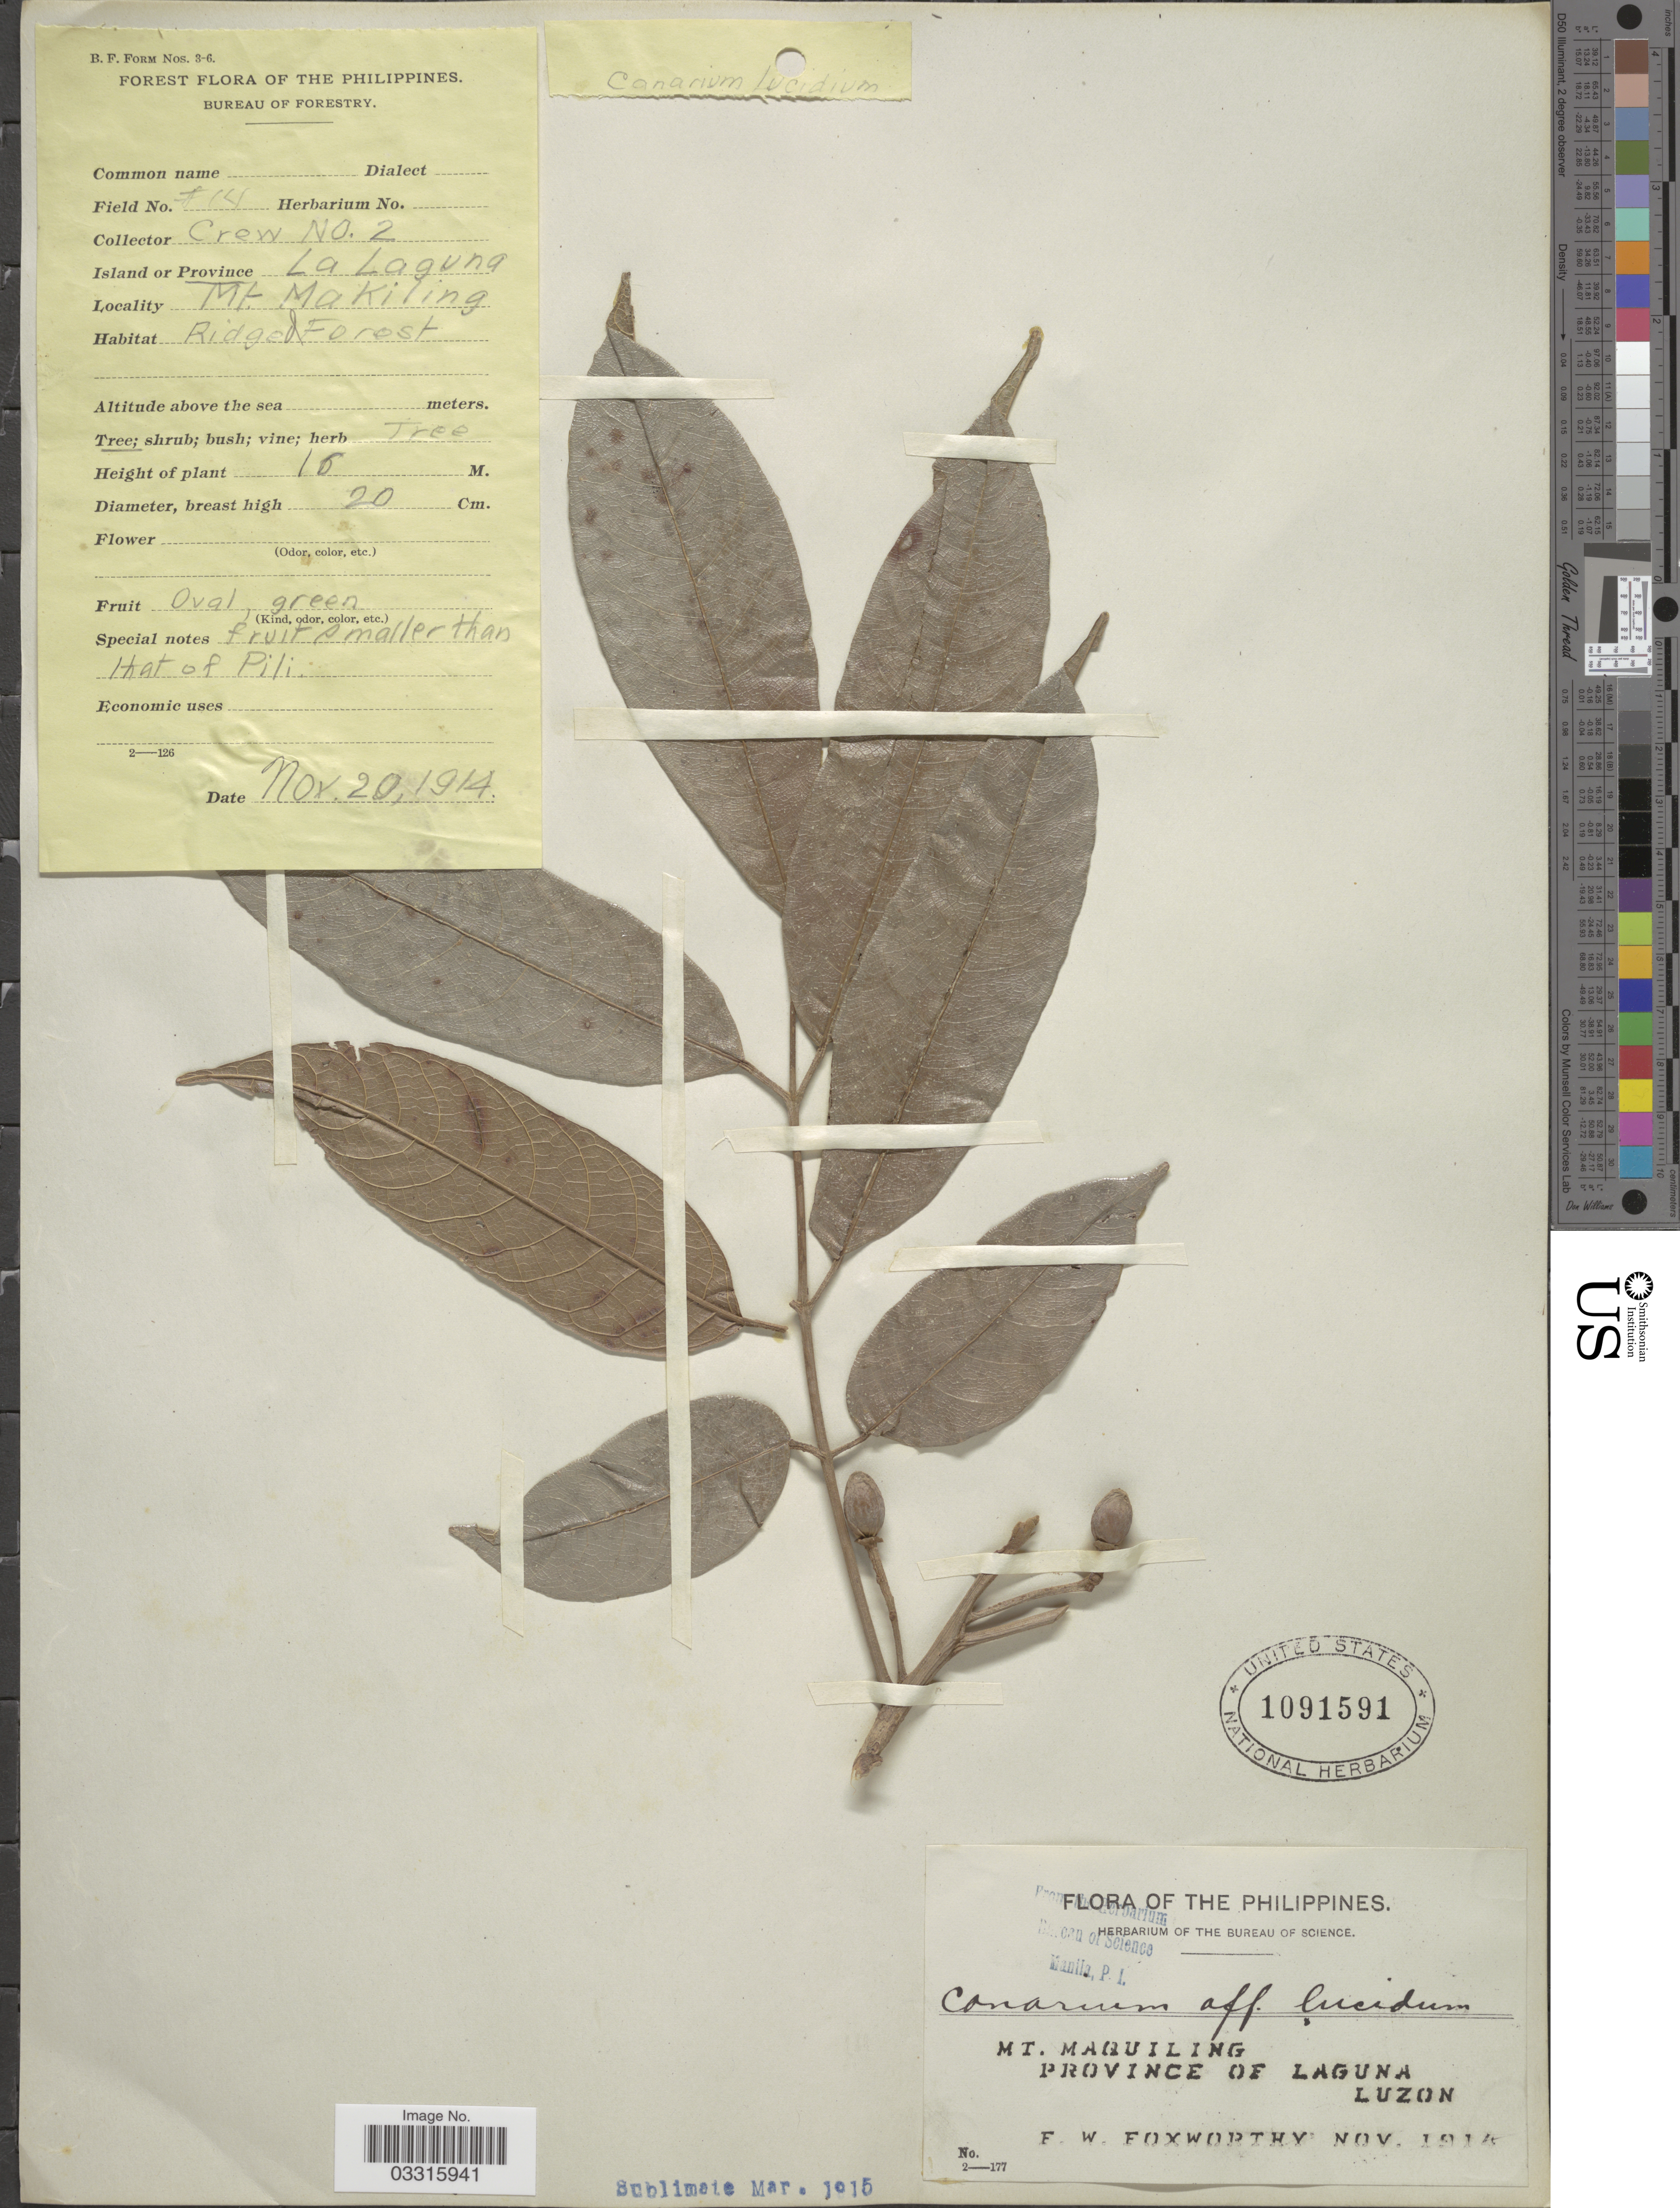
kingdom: Plantae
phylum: Tracheophyta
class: Magnoliopsida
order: Sapindales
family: Burseraceae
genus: Canarium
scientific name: Canarium asperum subsp. asperum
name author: Benth.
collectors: F. W. Foxworthy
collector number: F14*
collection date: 1914-11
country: Philippines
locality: Mt. Maquiling, Province of Laguna, Luzon. Province La Laguna. Mt. Makiling.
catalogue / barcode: US 1091591